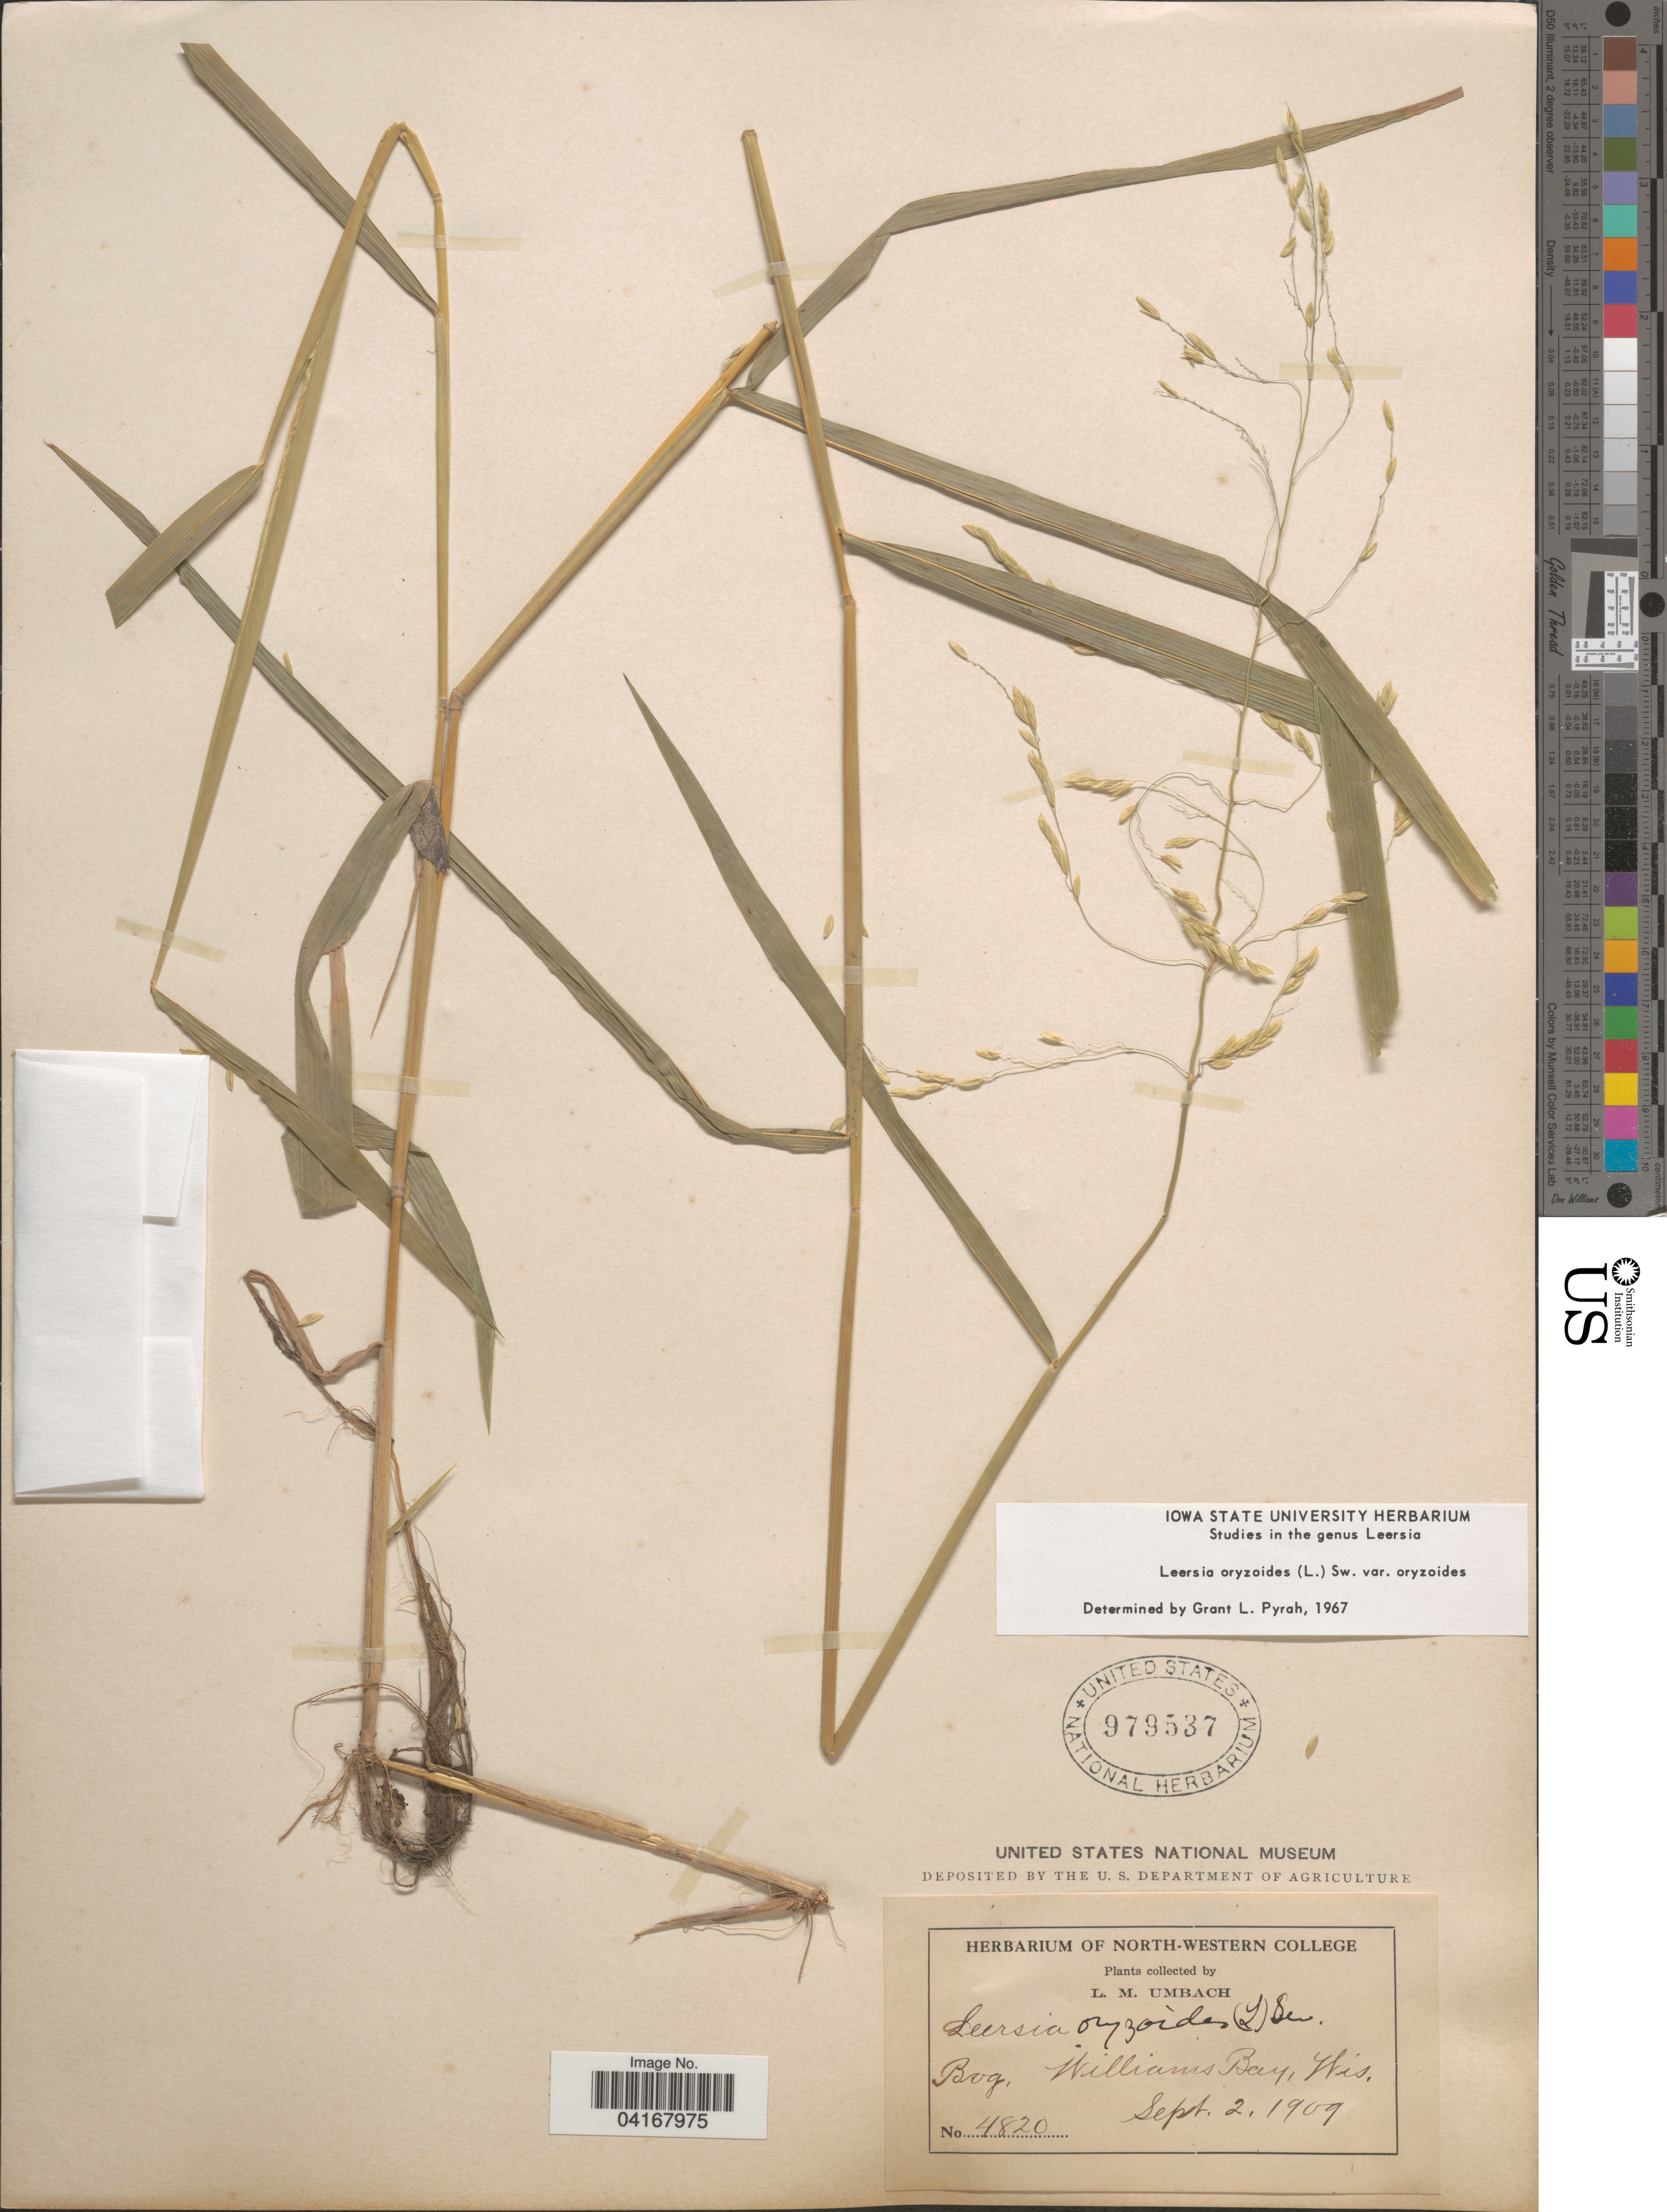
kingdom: Plantae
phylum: Tracheophyta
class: Liliopsida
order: Poales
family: Poaceae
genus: Leersia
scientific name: Leersia oryzoides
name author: (L.) Sw.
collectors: L. M. Umbach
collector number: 4820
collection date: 1909-09-02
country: United States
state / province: Wisconsin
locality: Bog, Williams Bay.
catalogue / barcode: US 979537